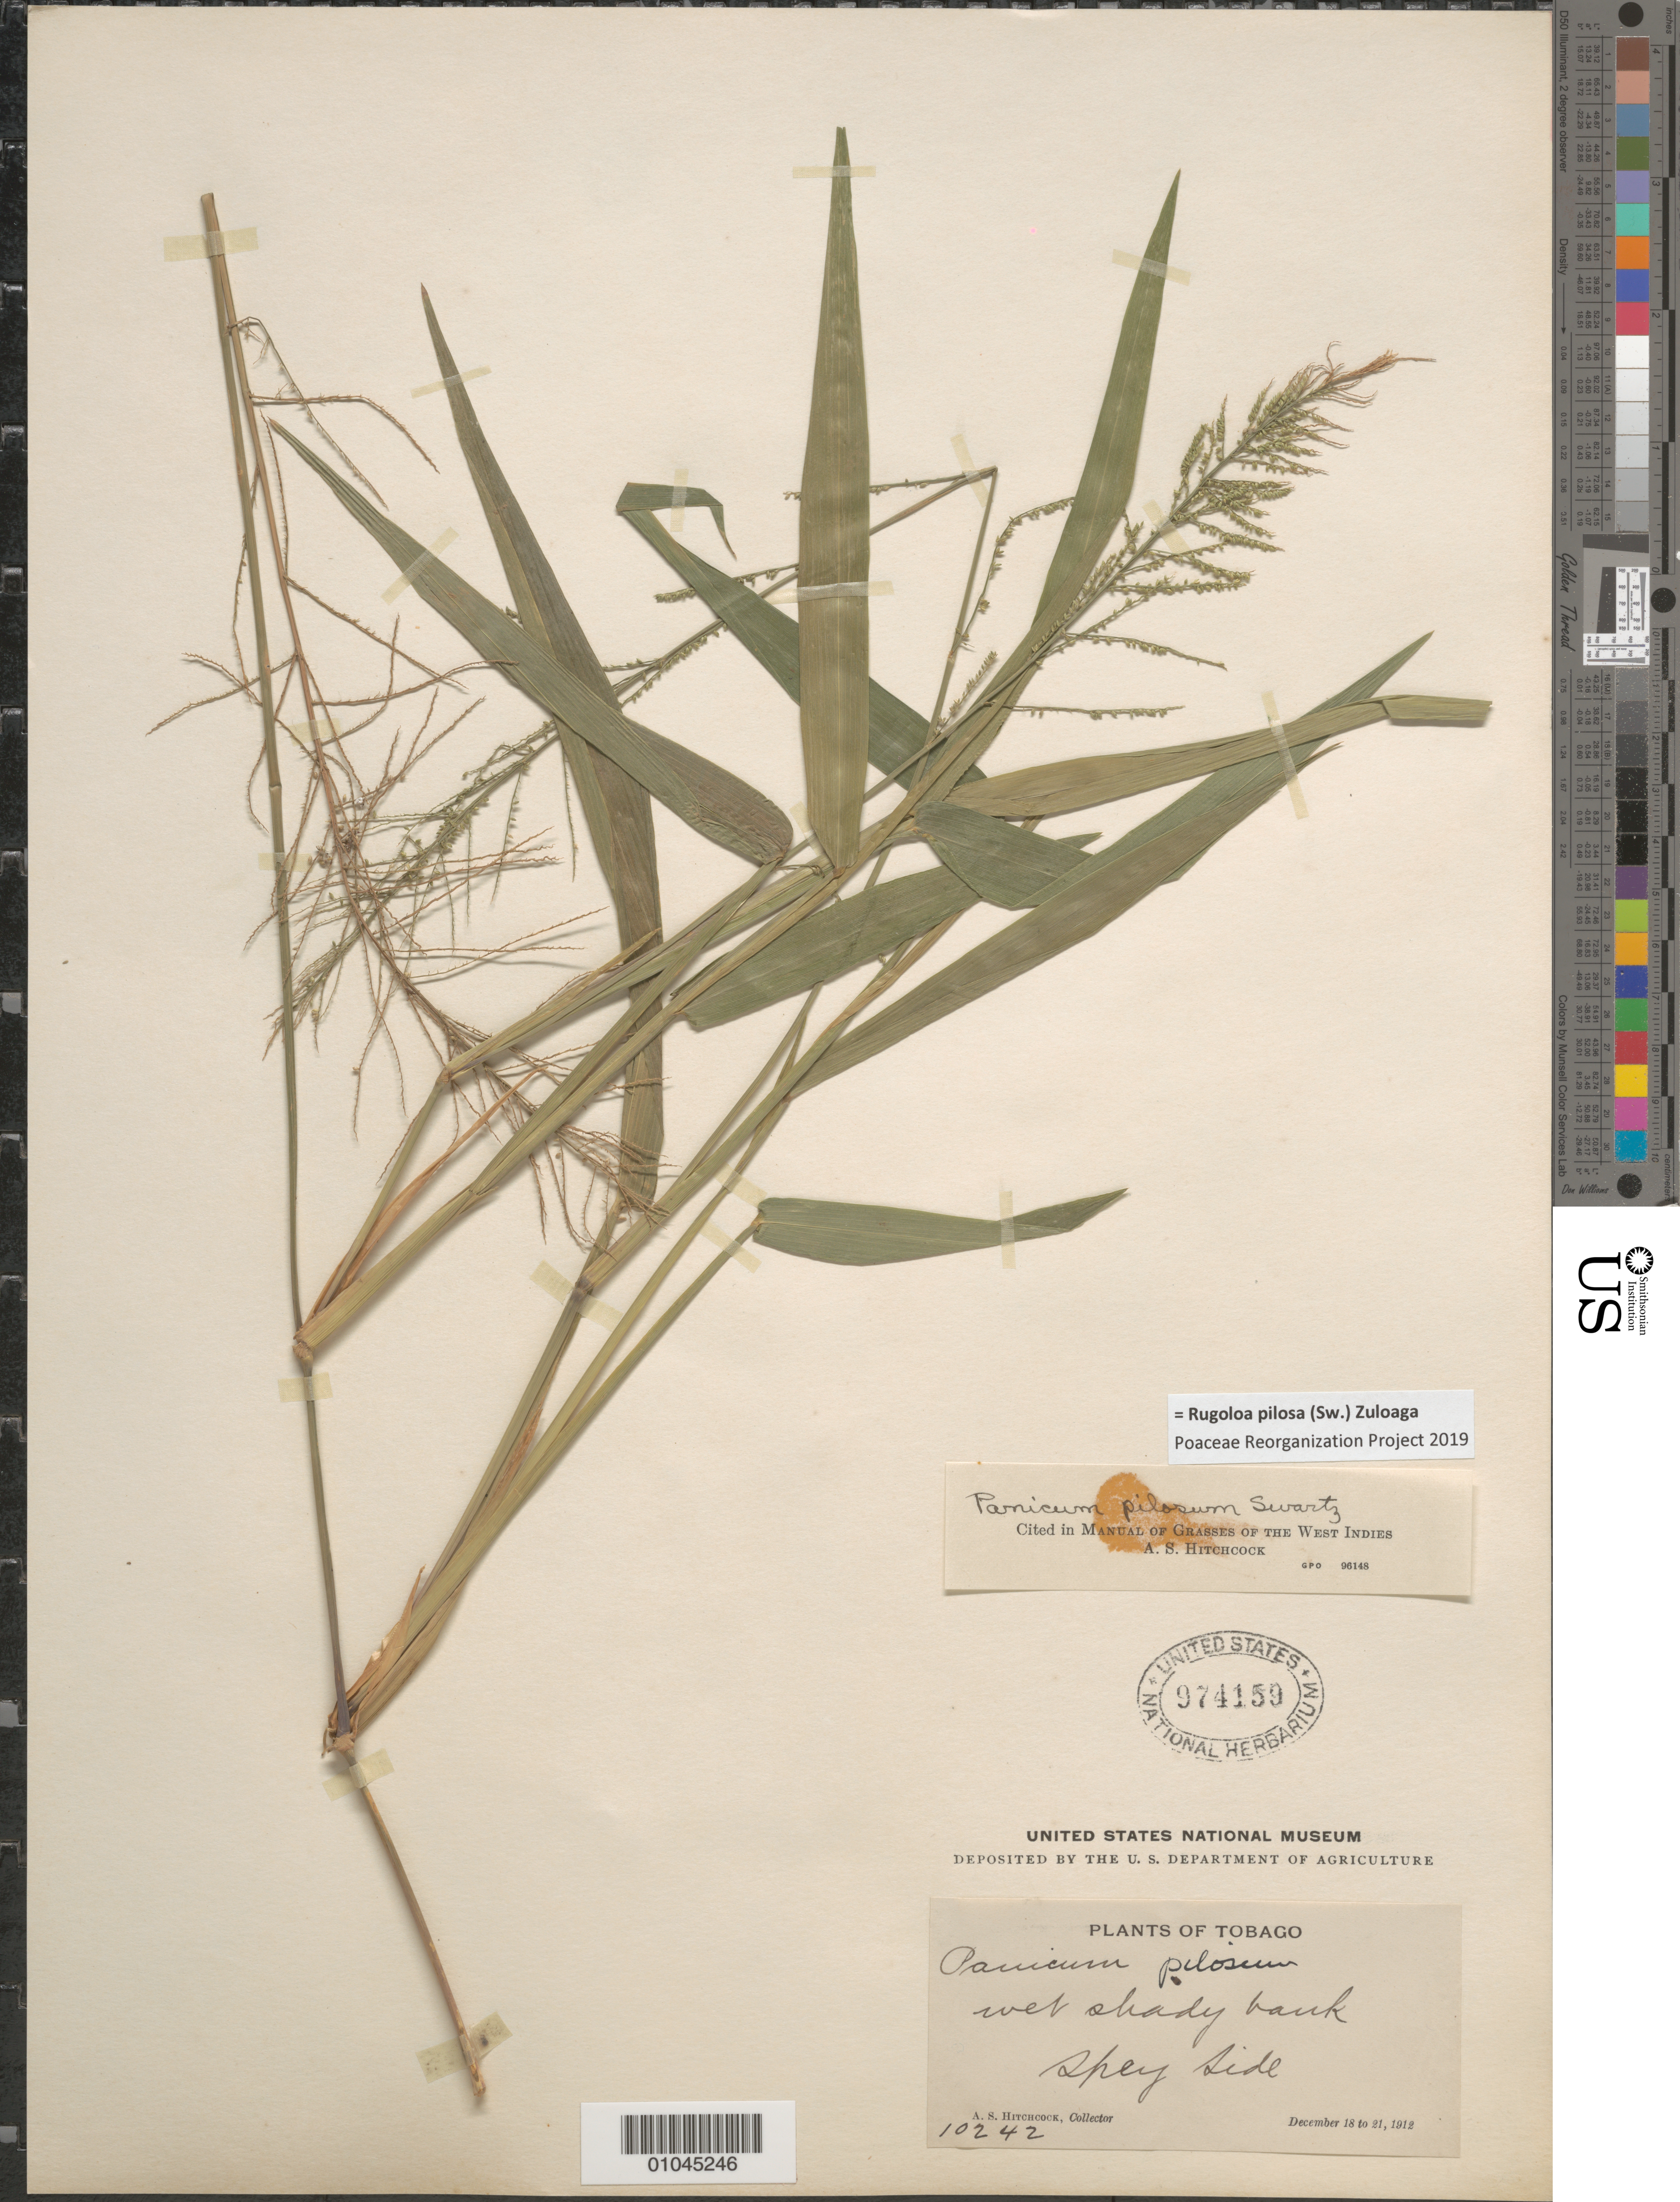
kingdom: Plantae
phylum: Tracheophyta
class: Liliopsida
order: Poales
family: Poaceae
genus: Panicum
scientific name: Panicum pilosum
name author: Sw.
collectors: A. S. Hitchcock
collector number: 10242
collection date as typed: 18 Dec 1912 to 21 Dec 1912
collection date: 1912-12-18/1912-12-21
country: Trinidad and Tobago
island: Tobago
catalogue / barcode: US 974159